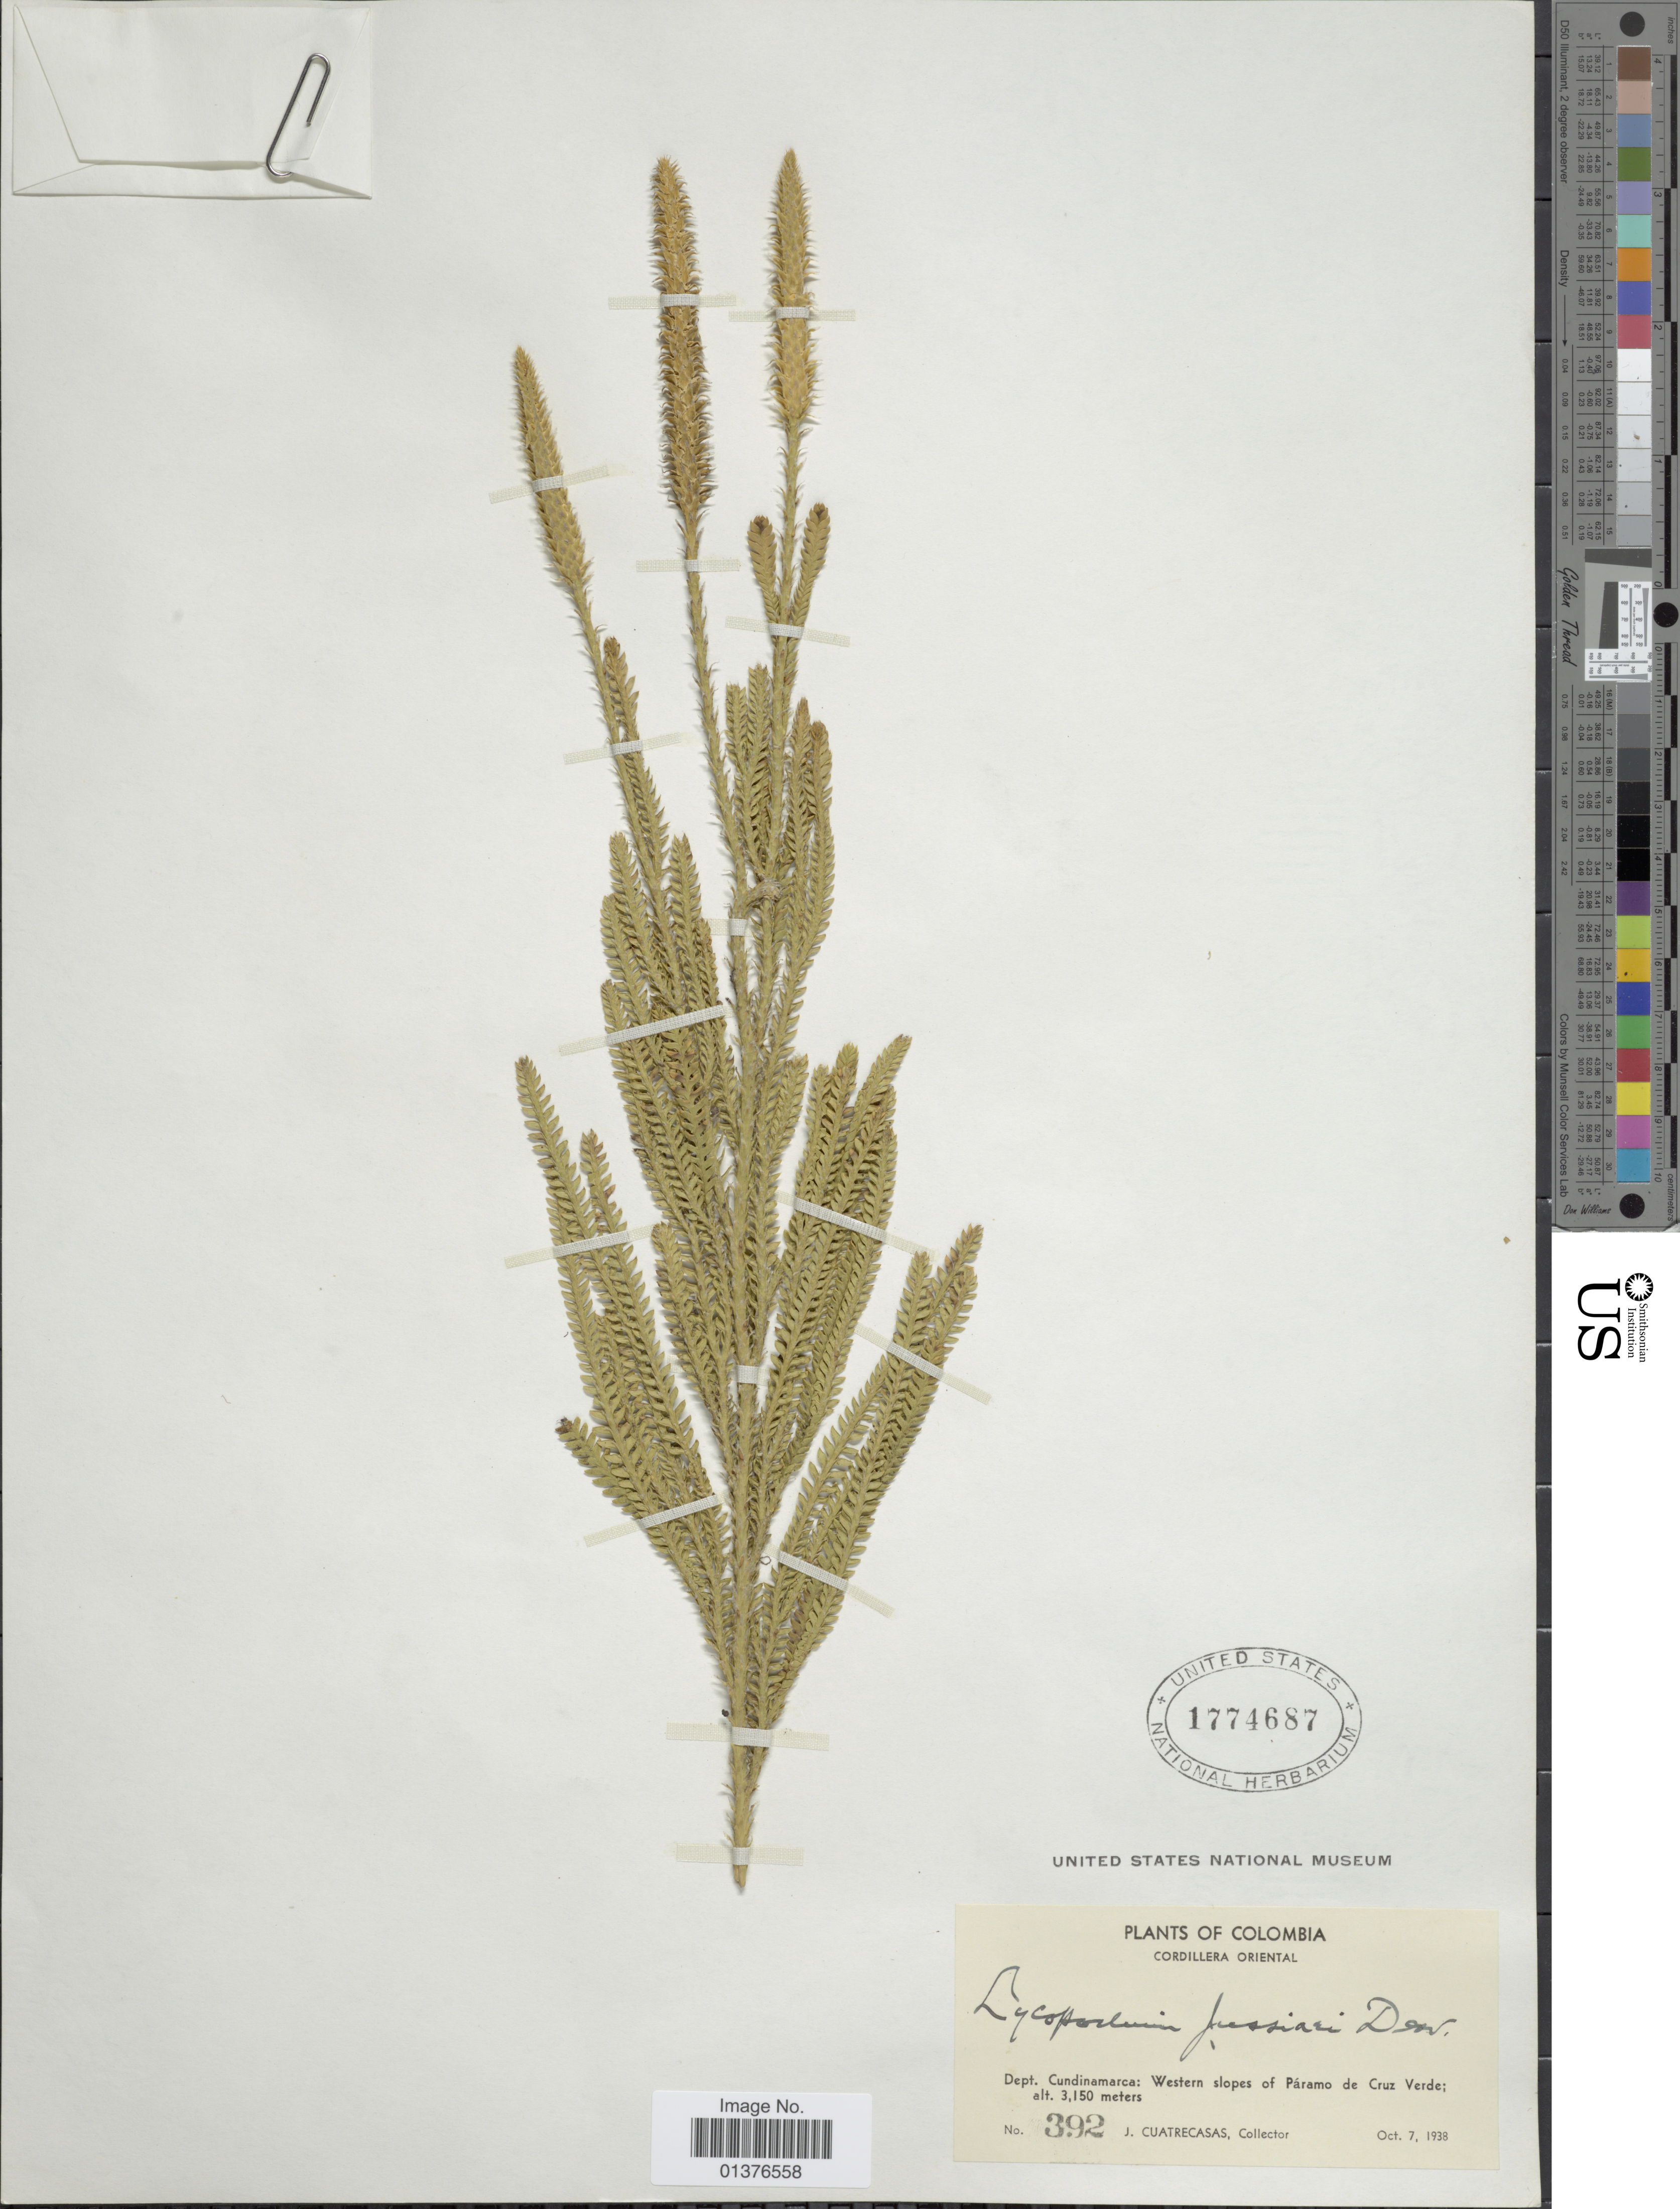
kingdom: Plantae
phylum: Tracheophyta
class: Lycopodiopsida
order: Lycopodiales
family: Lycopodiaceae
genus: Diphasium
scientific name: Diphasium jussiaei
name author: (Desv.) C. Presl ex Rothm.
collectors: J. Cuatrecasas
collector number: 382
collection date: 1938-10-07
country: Colombia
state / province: Cundinamarca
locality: Western slopes of Páramo de Cruz Verde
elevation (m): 3150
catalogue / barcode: US 1774687